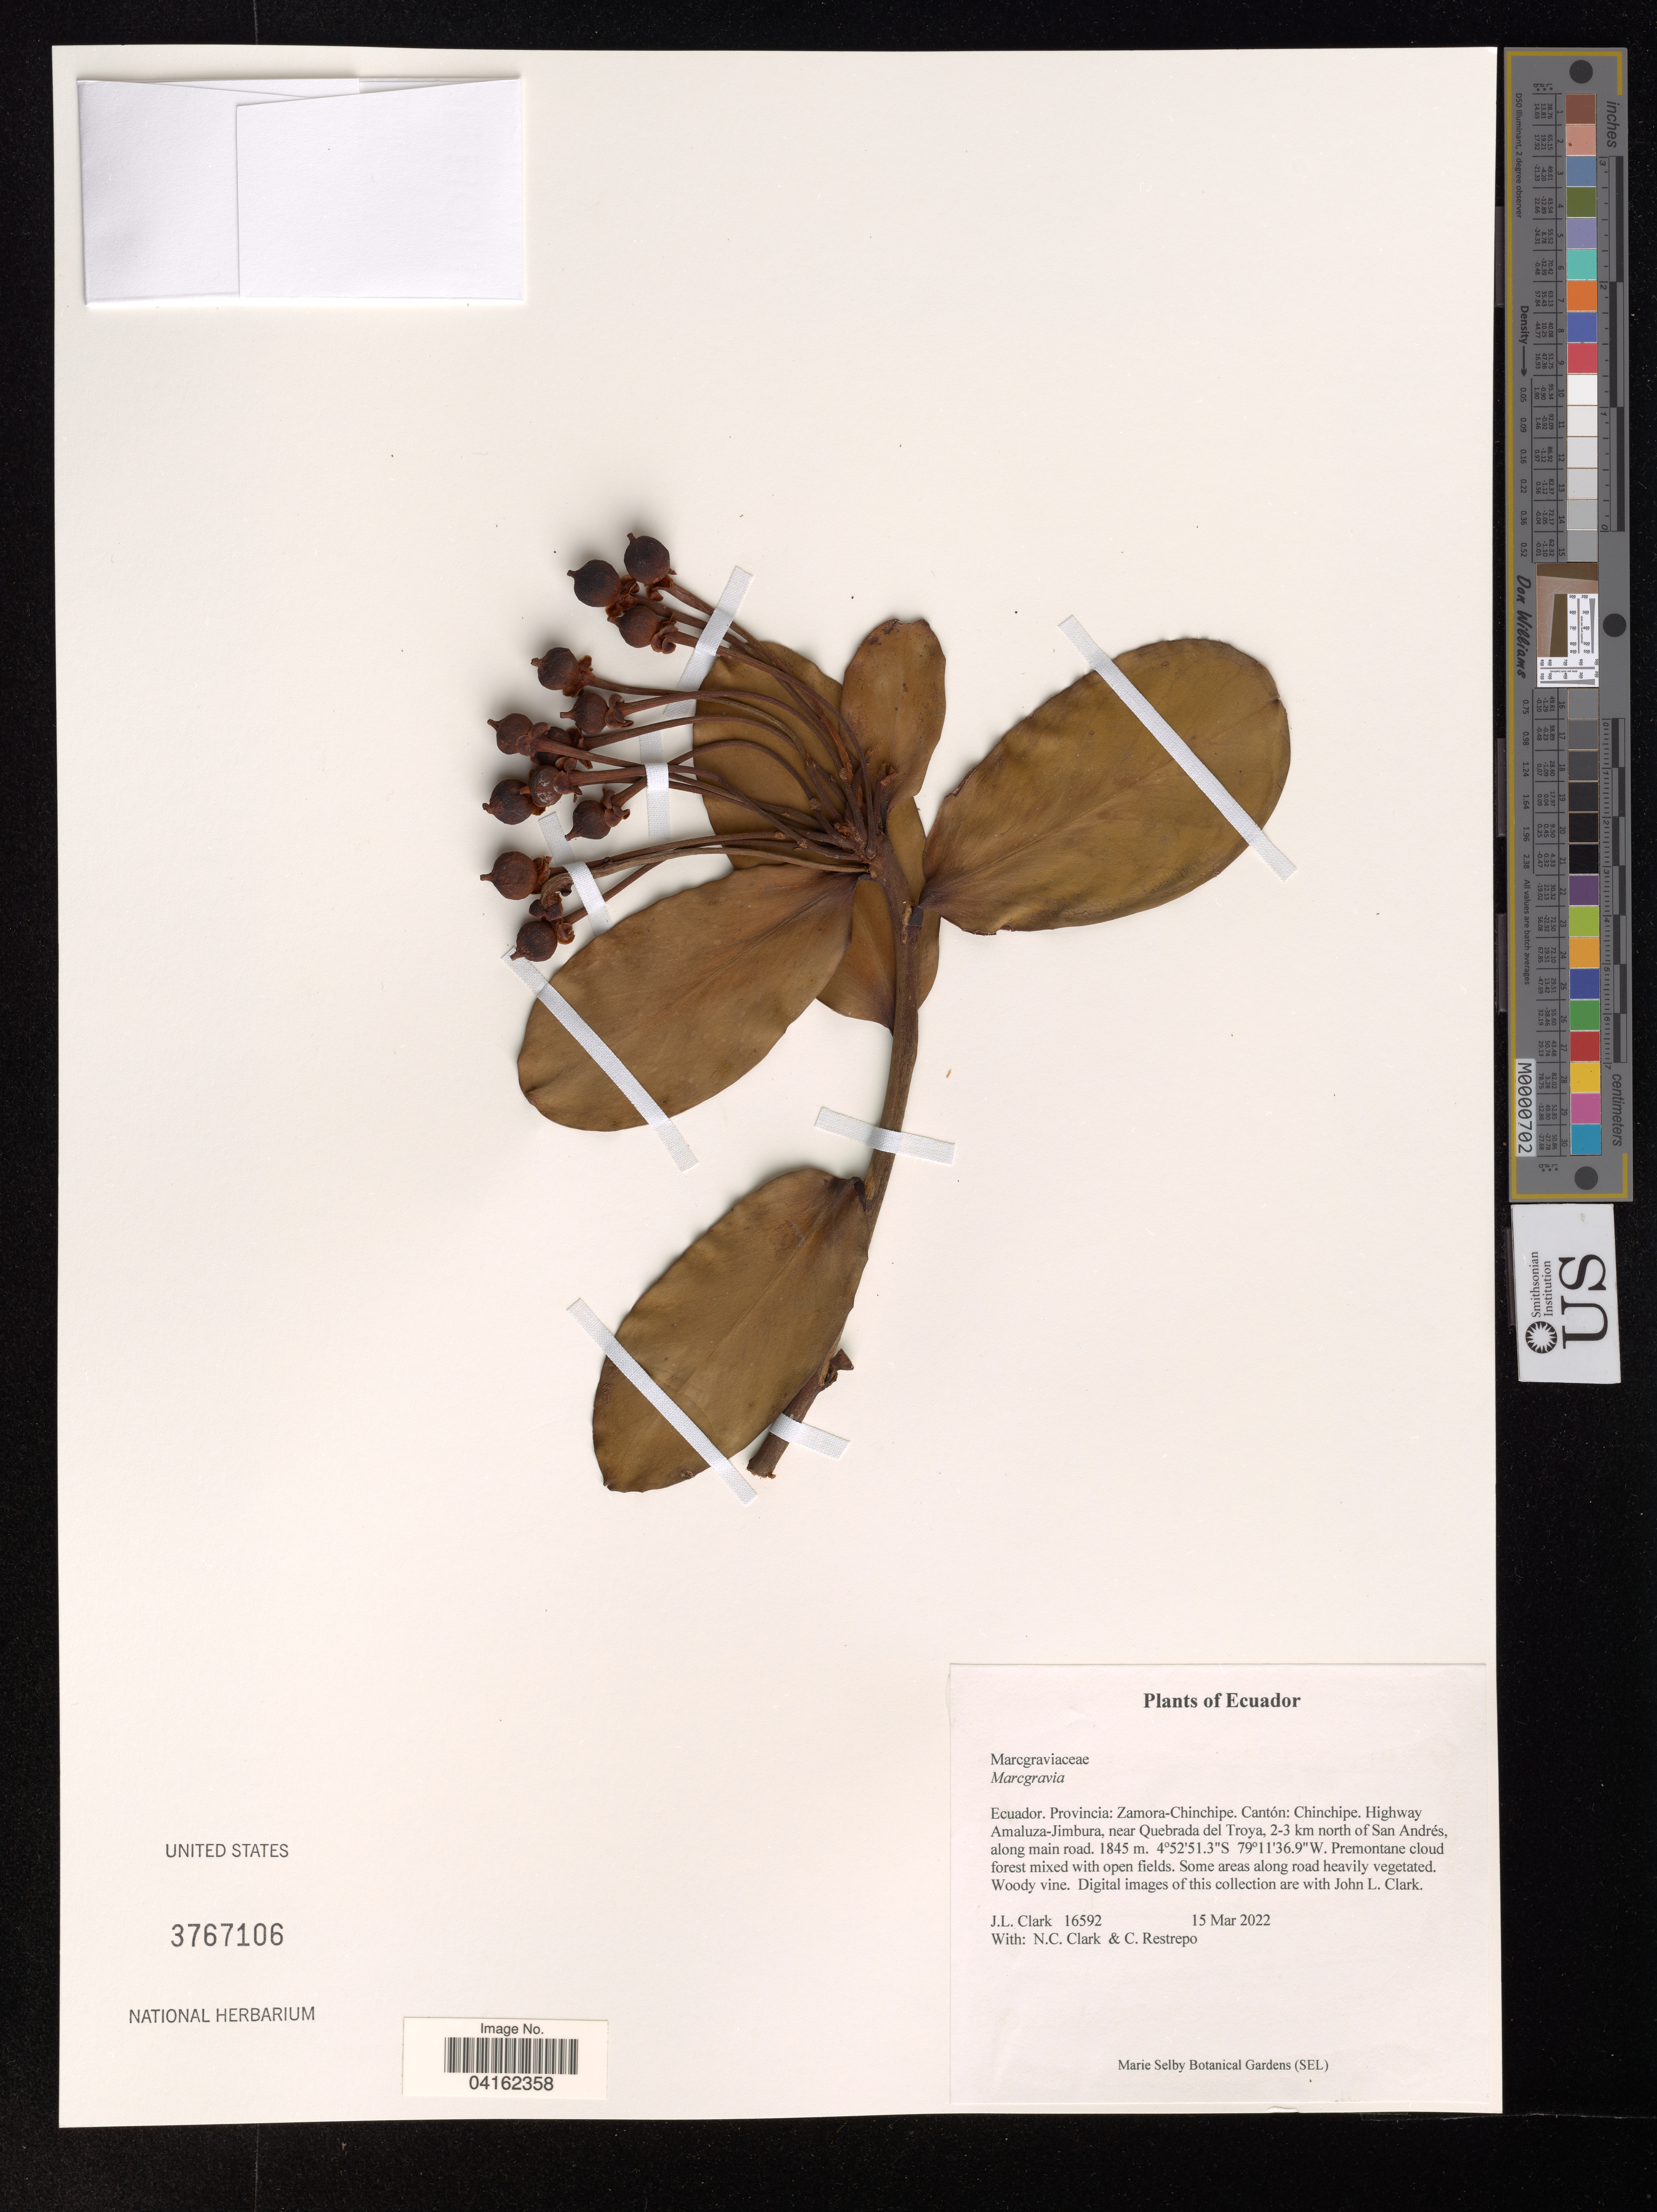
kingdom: Plantae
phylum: Tracheophyta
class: Magnoliopsida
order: Ericales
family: Marcgraviaceae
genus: Marcgravia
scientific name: Marcgravia sp.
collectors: J. L. Clark, N. C. Clark & C. Restrepo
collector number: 16592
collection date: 2022-03-15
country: Ecuador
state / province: Zamora-Chinchipe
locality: Cantón: Chinchipe. Highway Amaluza-Jimbura, near Quebrada del Troya, 2-3 km north of San Andrés, along main road.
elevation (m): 1845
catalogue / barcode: US 3767106